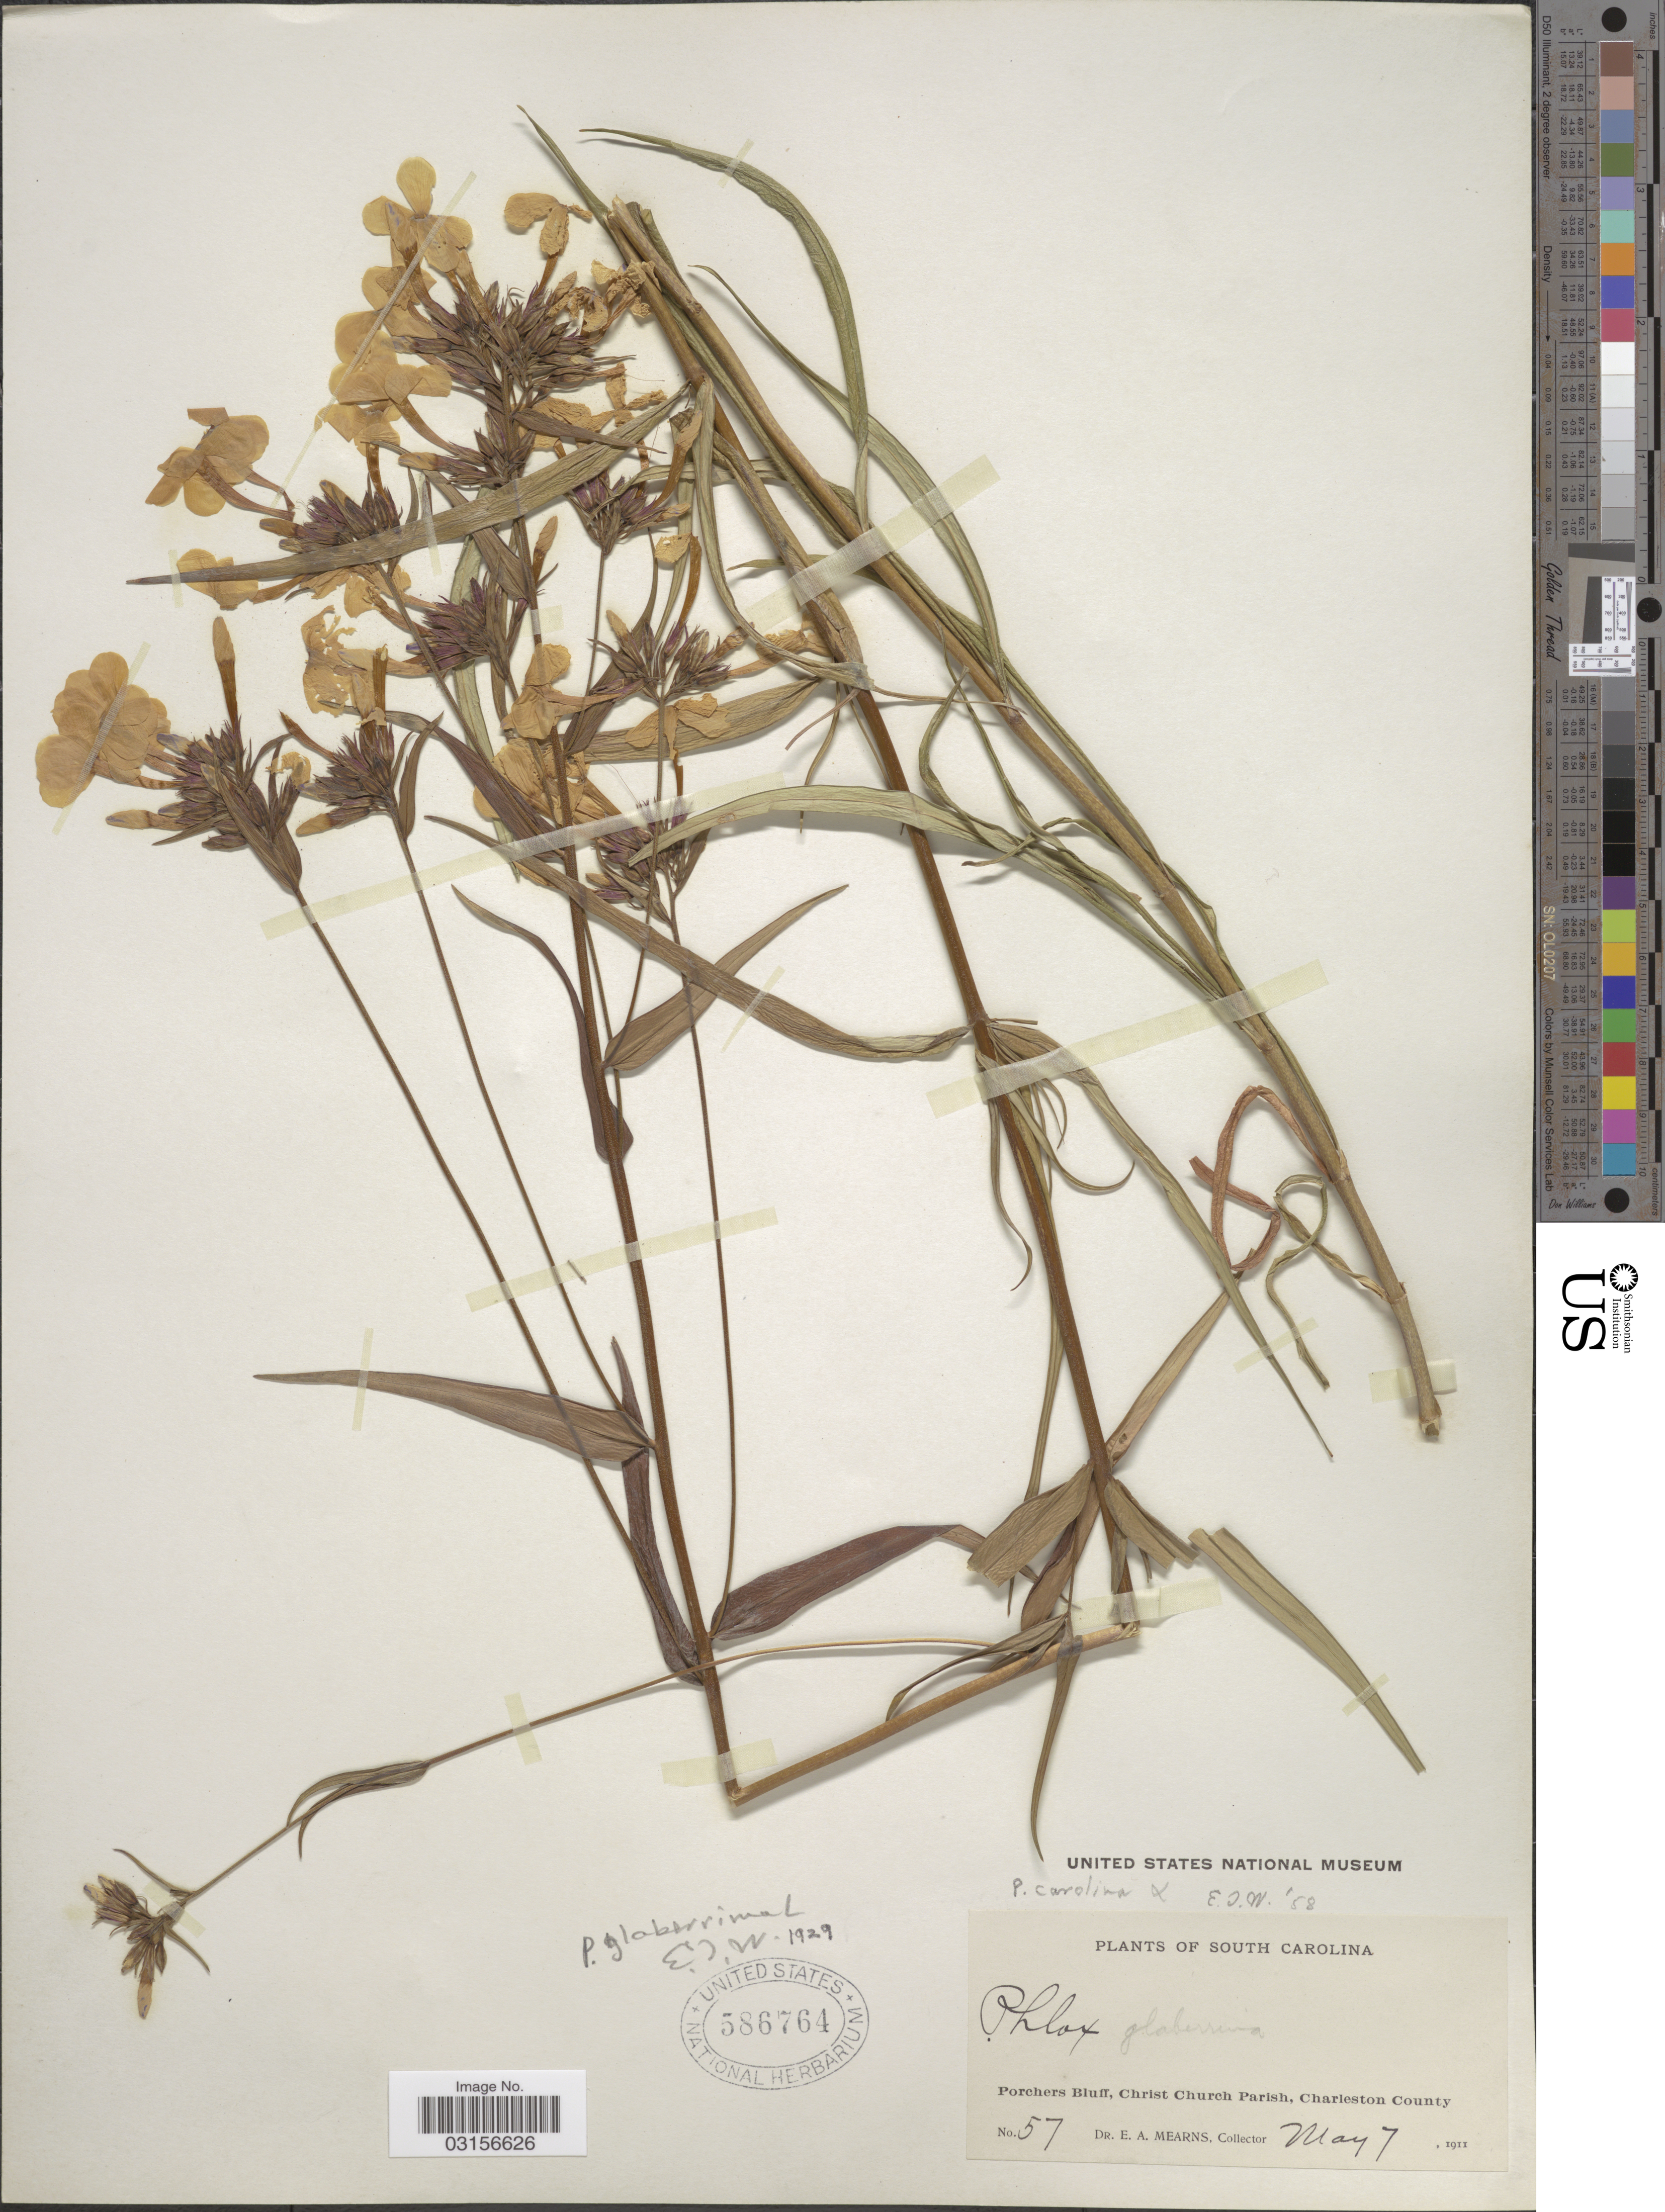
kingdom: Plantae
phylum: Tracheophyta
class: Magnoliopsida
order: Ericales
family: Polemoniaceae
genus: Phlox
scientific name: Phlox carolina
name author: L.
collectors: E. A. Mearns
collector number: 57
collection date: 1911-05-07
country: United States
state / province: South Carolina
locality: Porchers Bluff, Christ Church Parish, Charleston County.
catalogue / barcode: US 586764